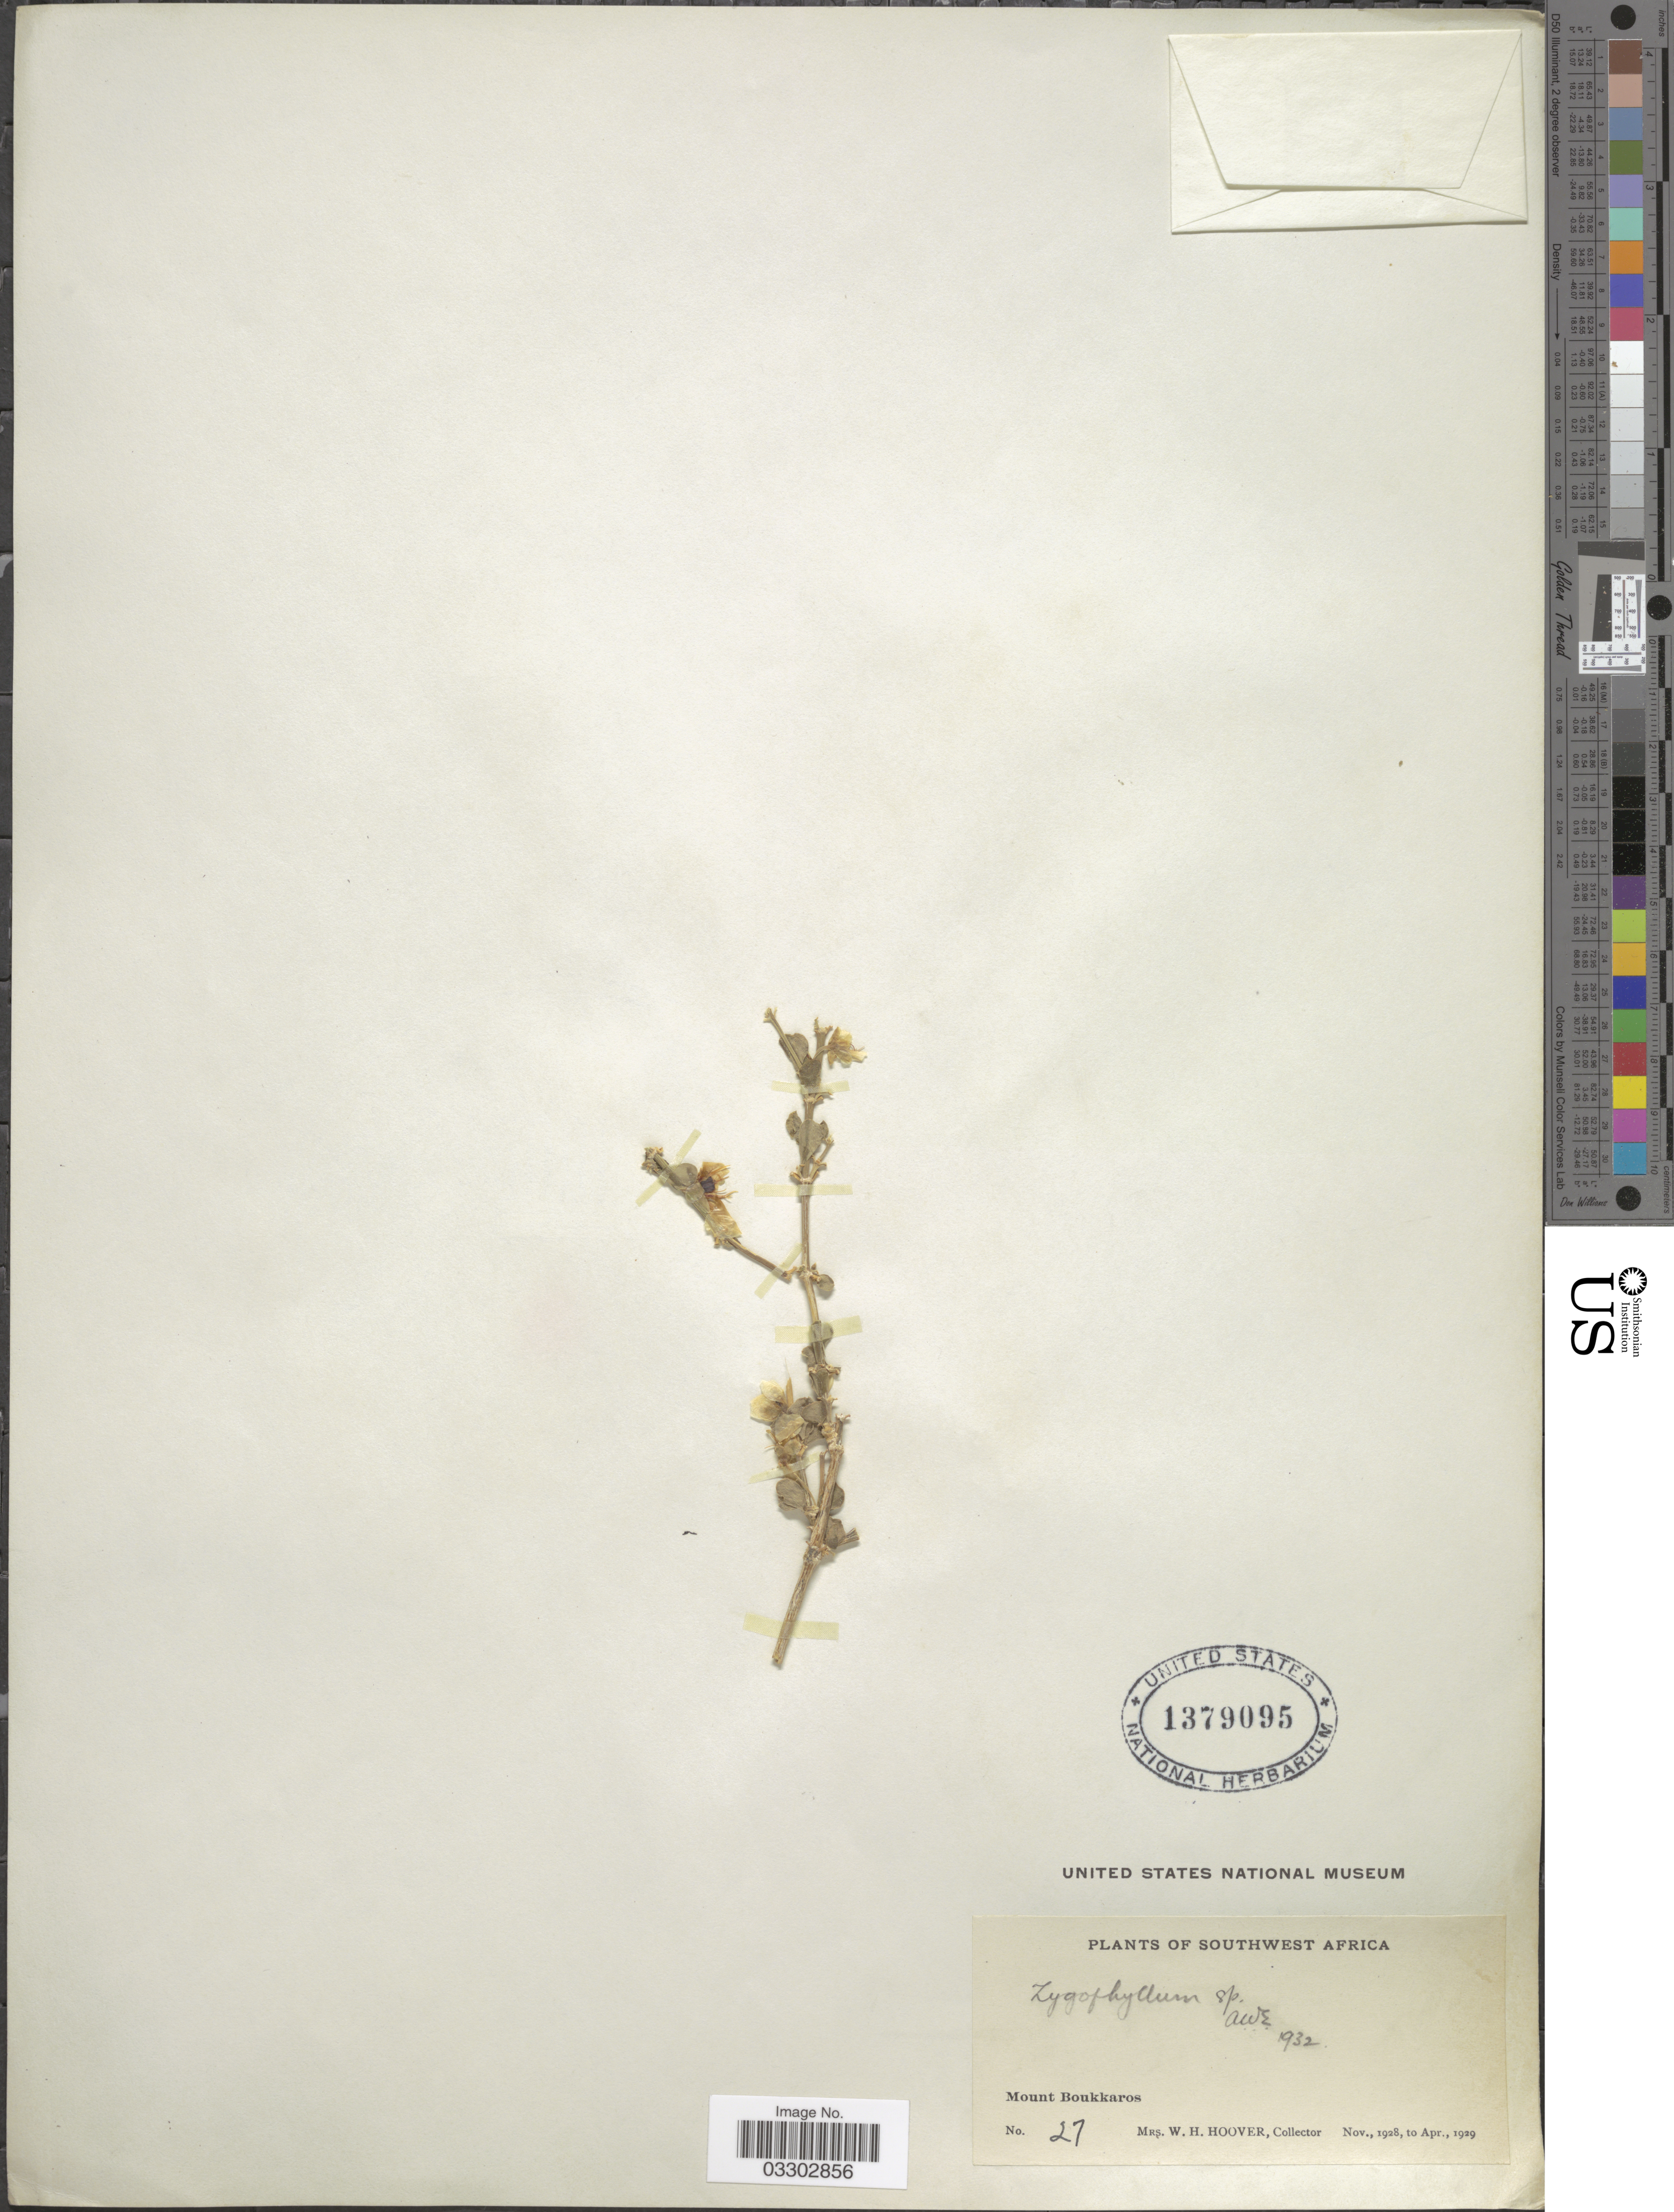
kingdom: Plantae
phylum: Tracheophyta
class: Magnoliopsida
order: Zygophyllales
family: Zygophyllaceae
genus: Zygophyllum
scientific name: Zygophyllum sp.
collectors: W. Hoover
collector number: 27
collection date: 1928-11/1929-04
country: Namibia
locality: Southwest Africa. Mount Boukkaros.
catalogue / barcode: US 1379095